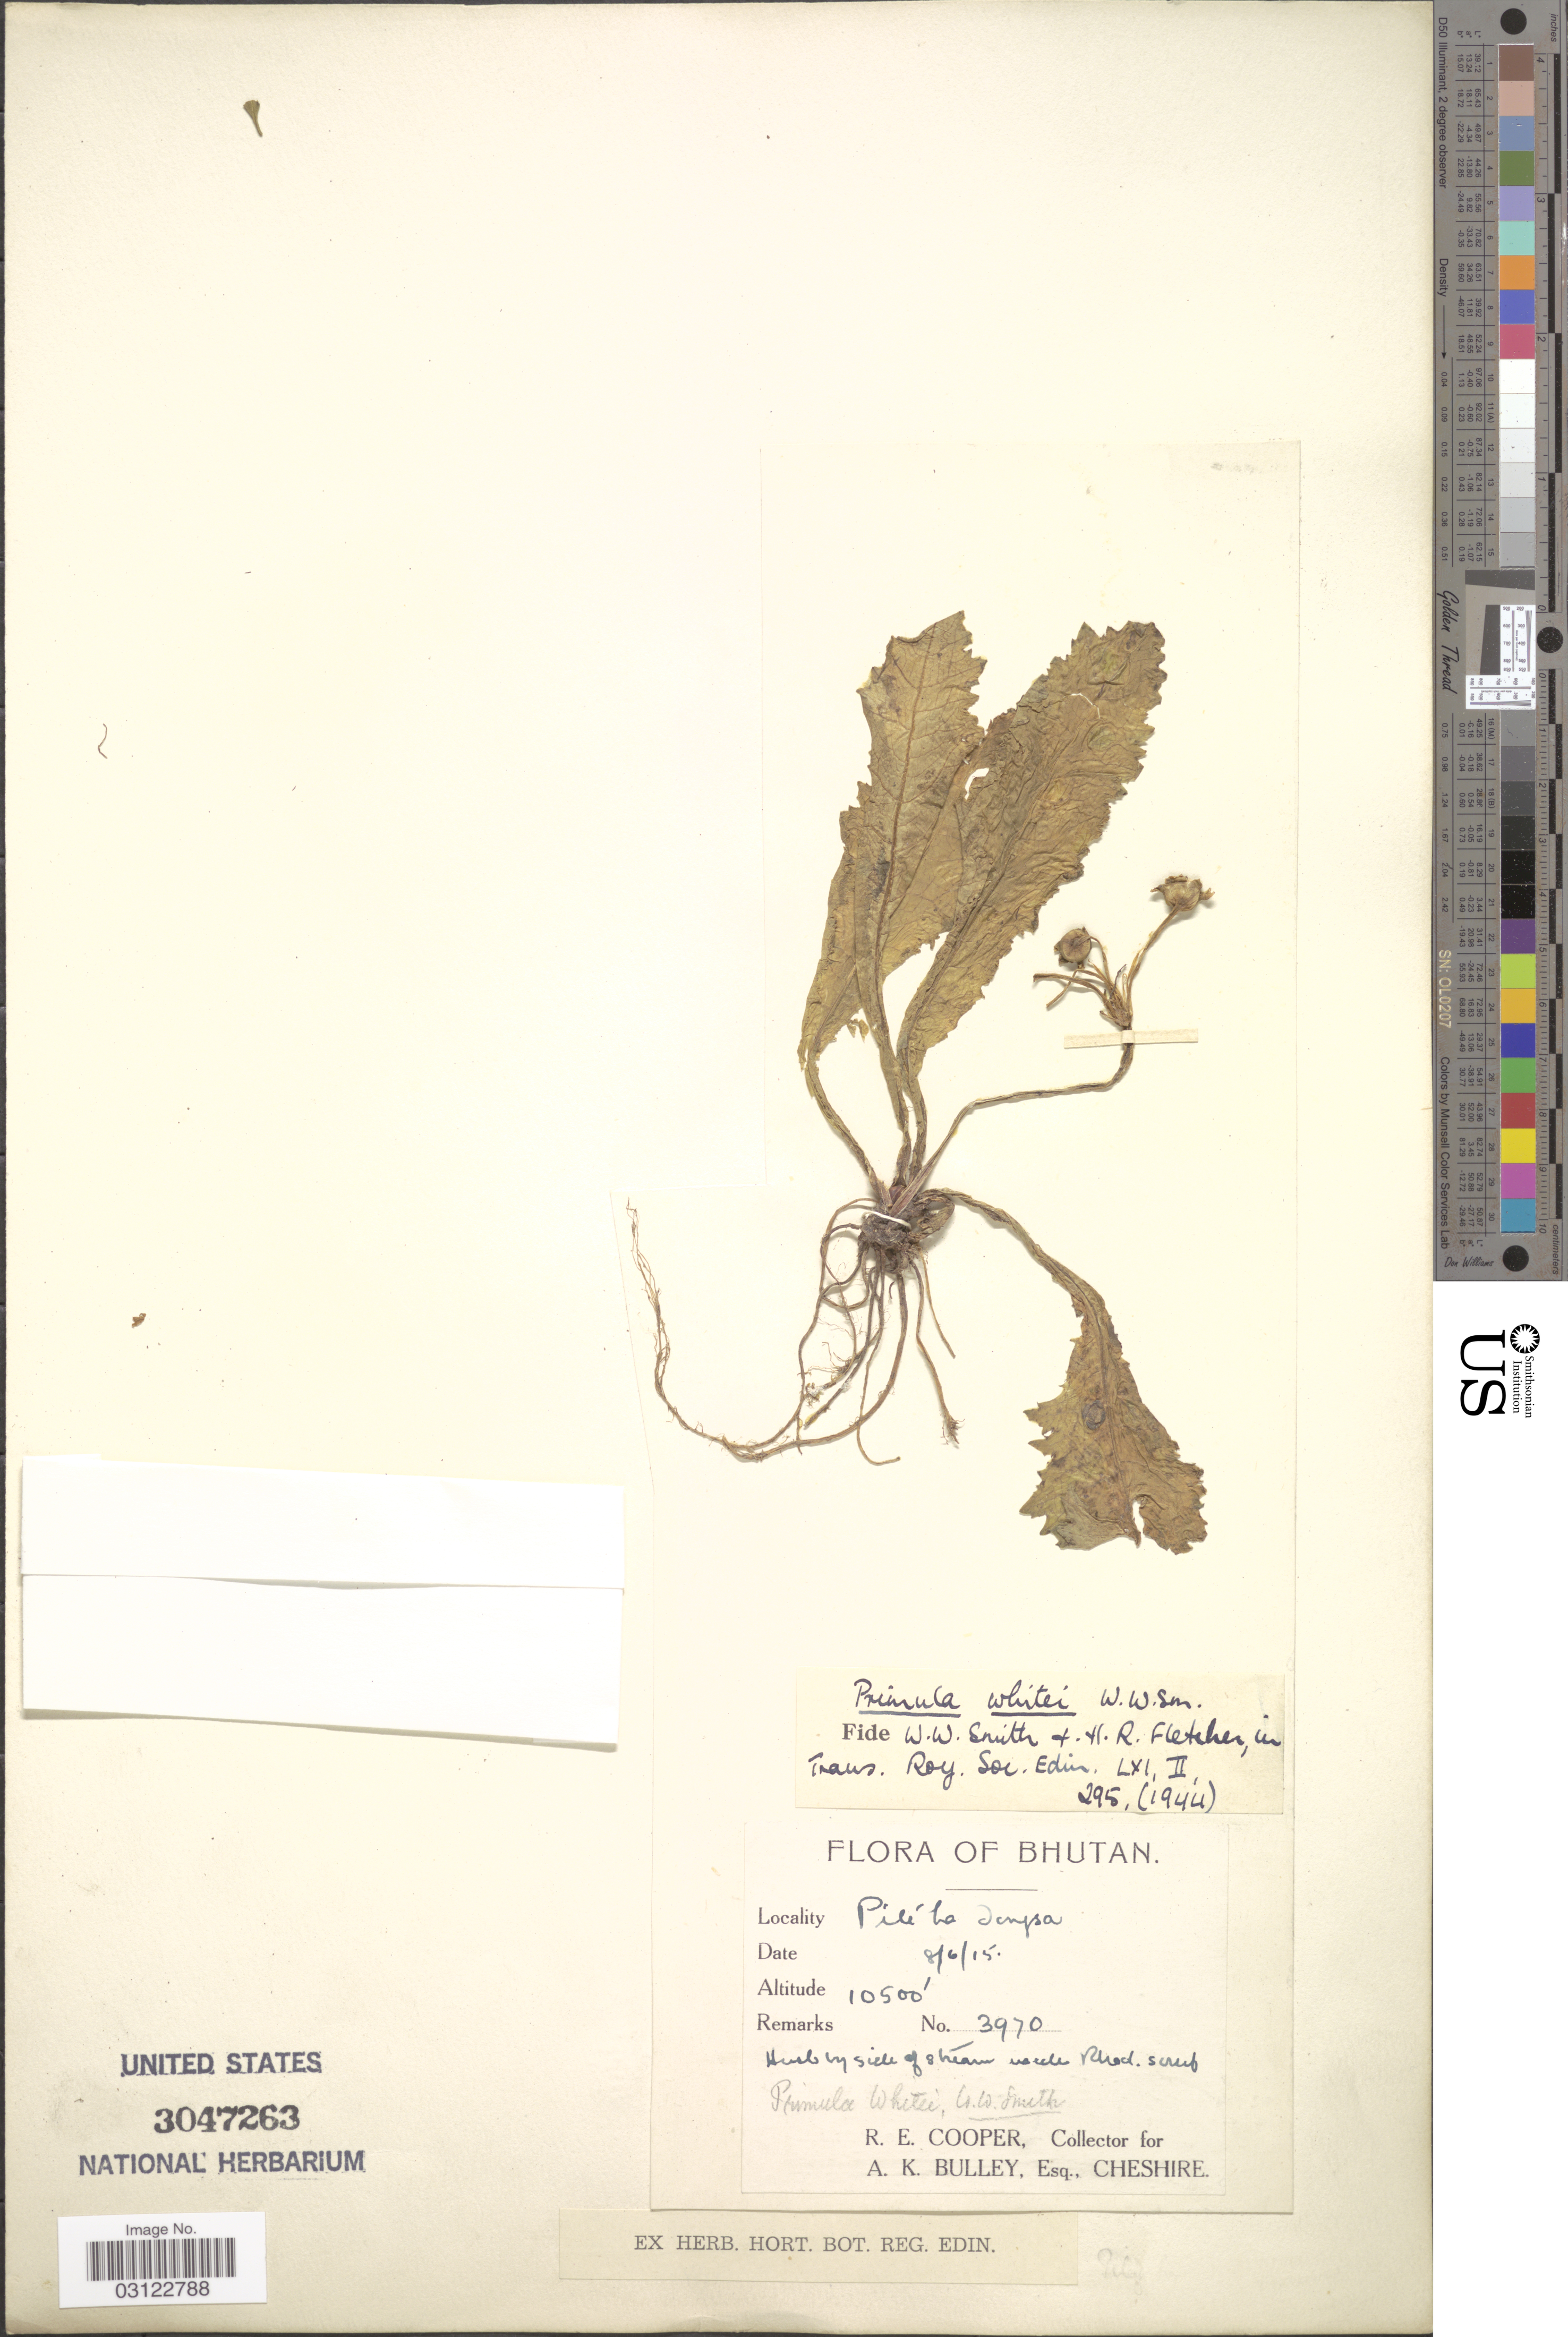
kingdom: Plantae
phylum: Tracheophyta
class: Magnoliopsida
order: Ericales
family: Primulaceae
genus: Primula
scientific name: Primula whitei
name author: W.W. Sm.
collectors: R. E. Cooper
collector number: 3970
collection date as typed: Transcribed d/m/y: 8/6/15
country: Bhutan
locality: Pilé ha Jenjsa. [interpreted]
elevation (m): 3200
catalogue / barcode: US 3047263